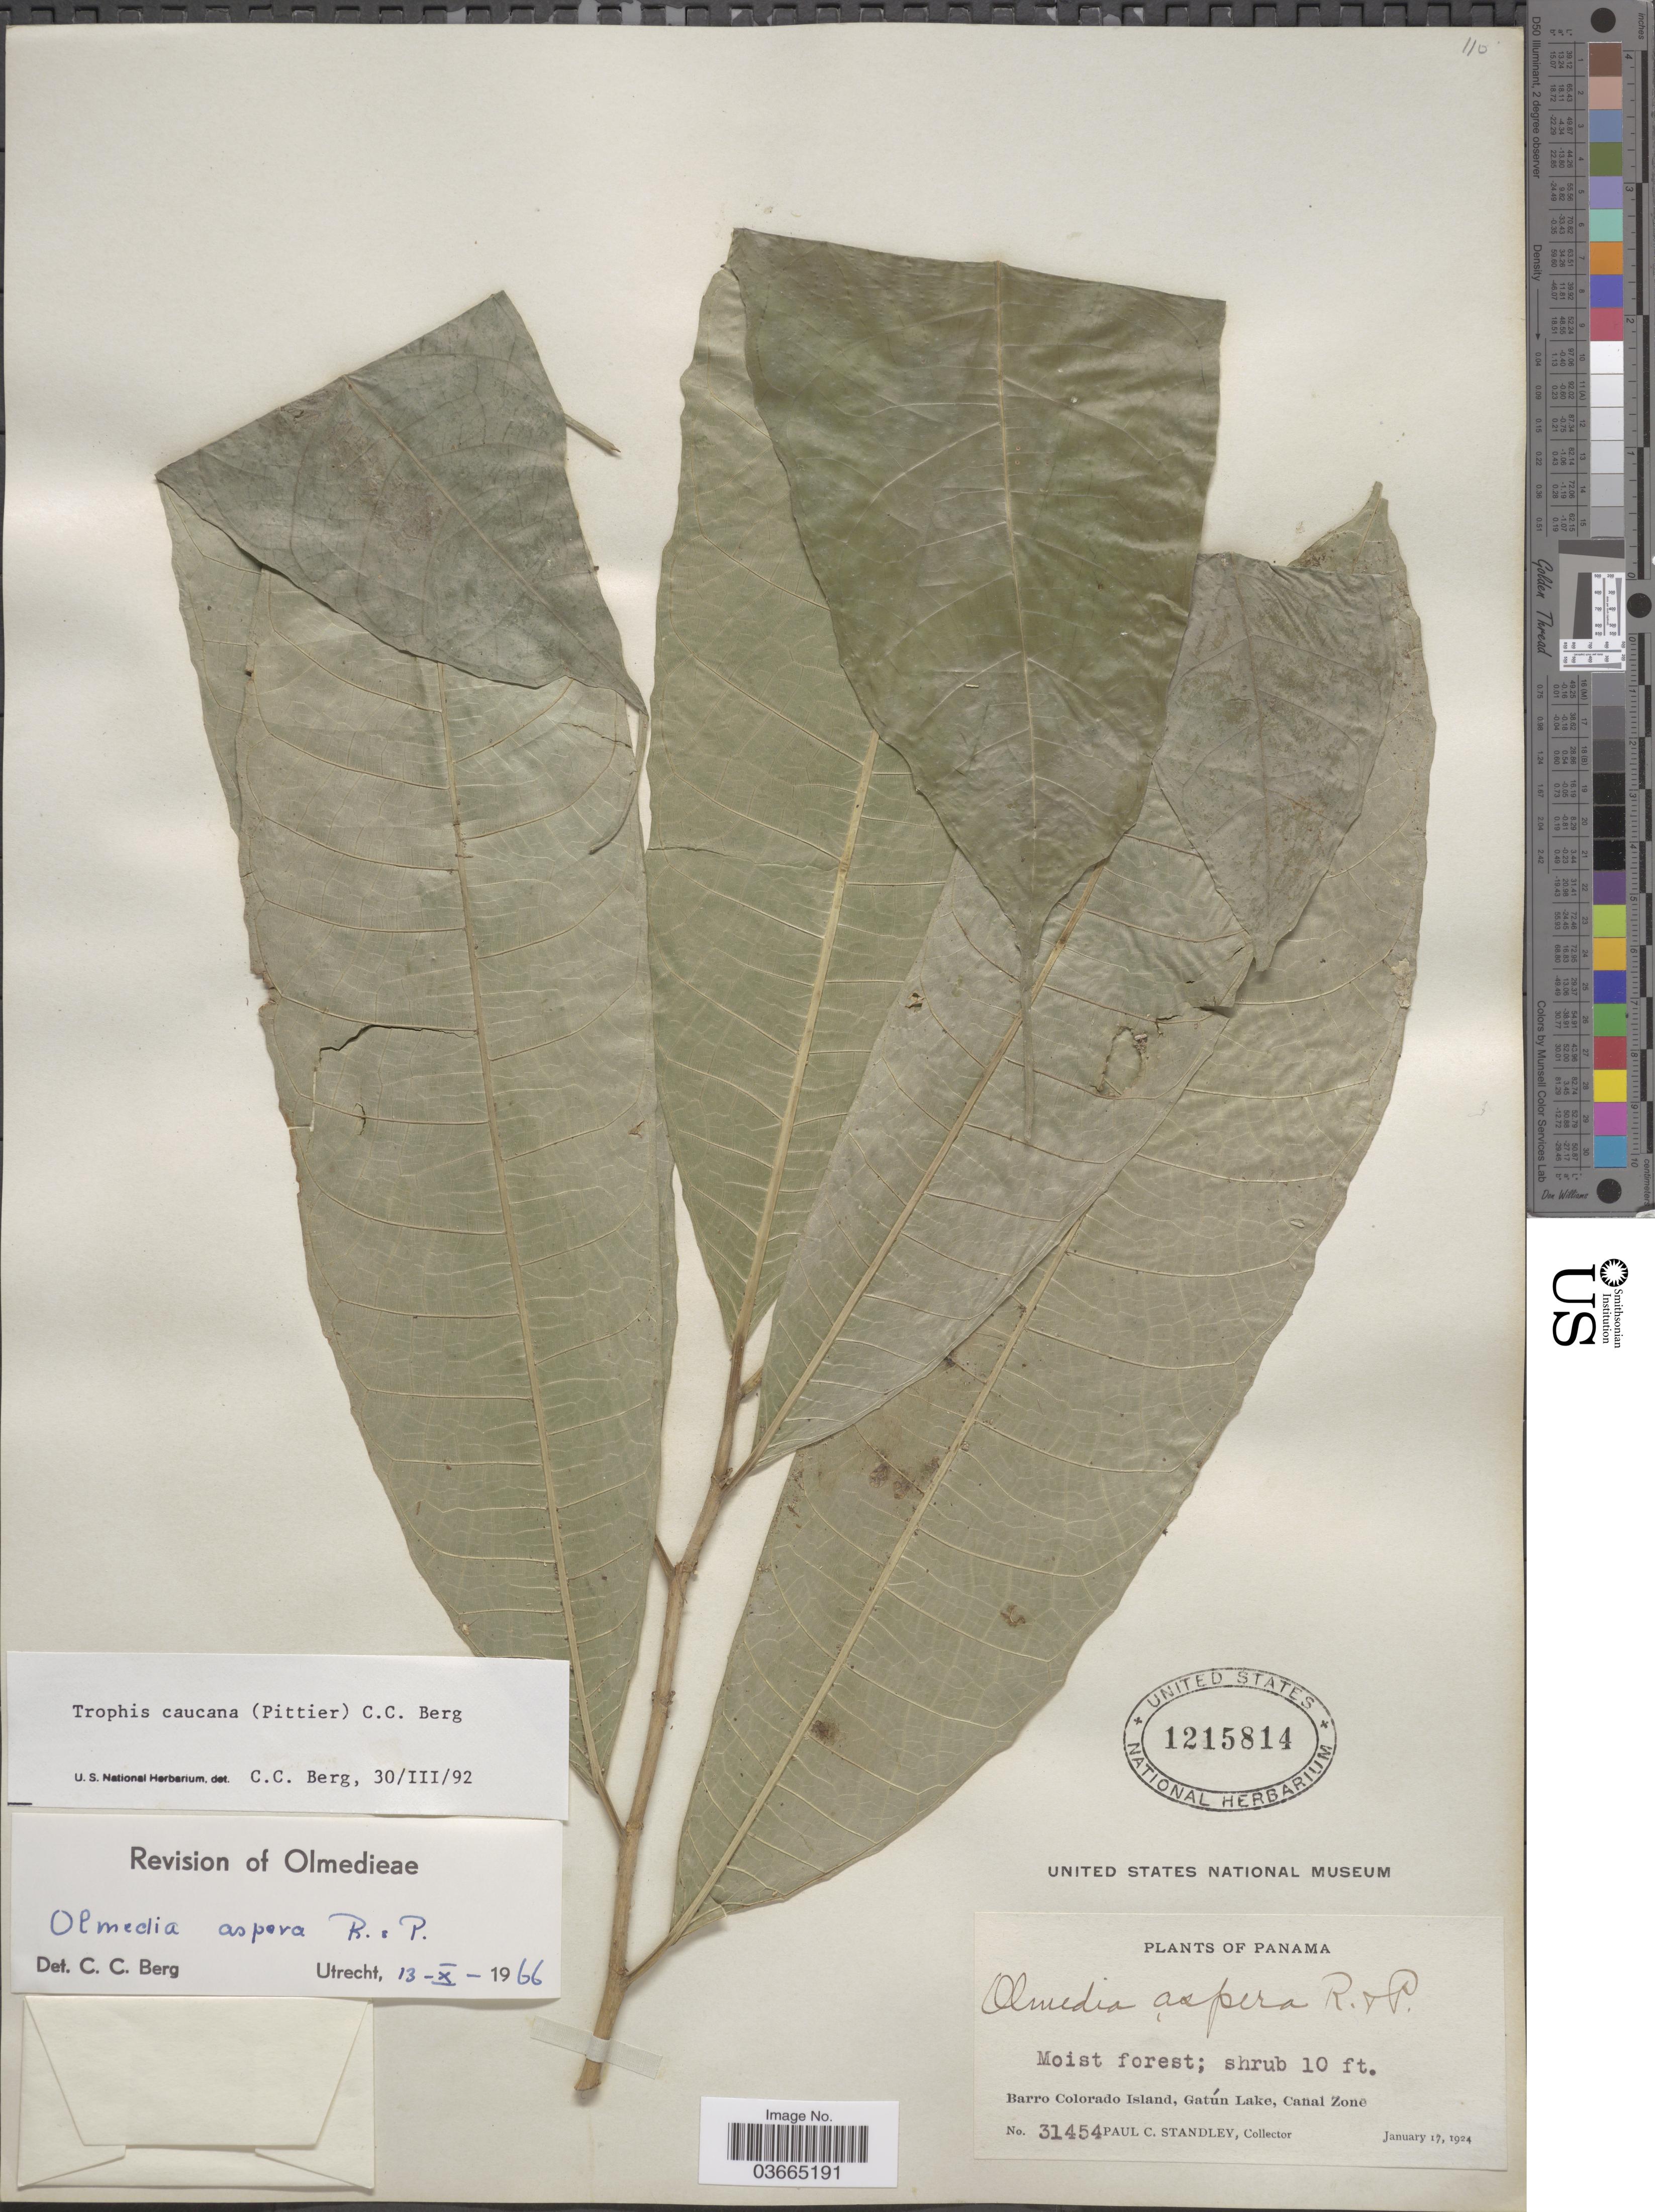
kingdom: Plantae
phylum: Tracheophyta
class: Magnoliopsida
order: Rosales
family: Moraceae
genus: Olmedia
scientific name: Olmedia aspera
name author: Ruiz & Pav.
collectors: P. C. Standley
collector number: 31454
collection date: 1924-01-17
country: Panama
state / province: Panamá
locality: Barro Colorado Island, Gatún Lake, Canal Zone.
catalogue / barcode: US 1215814